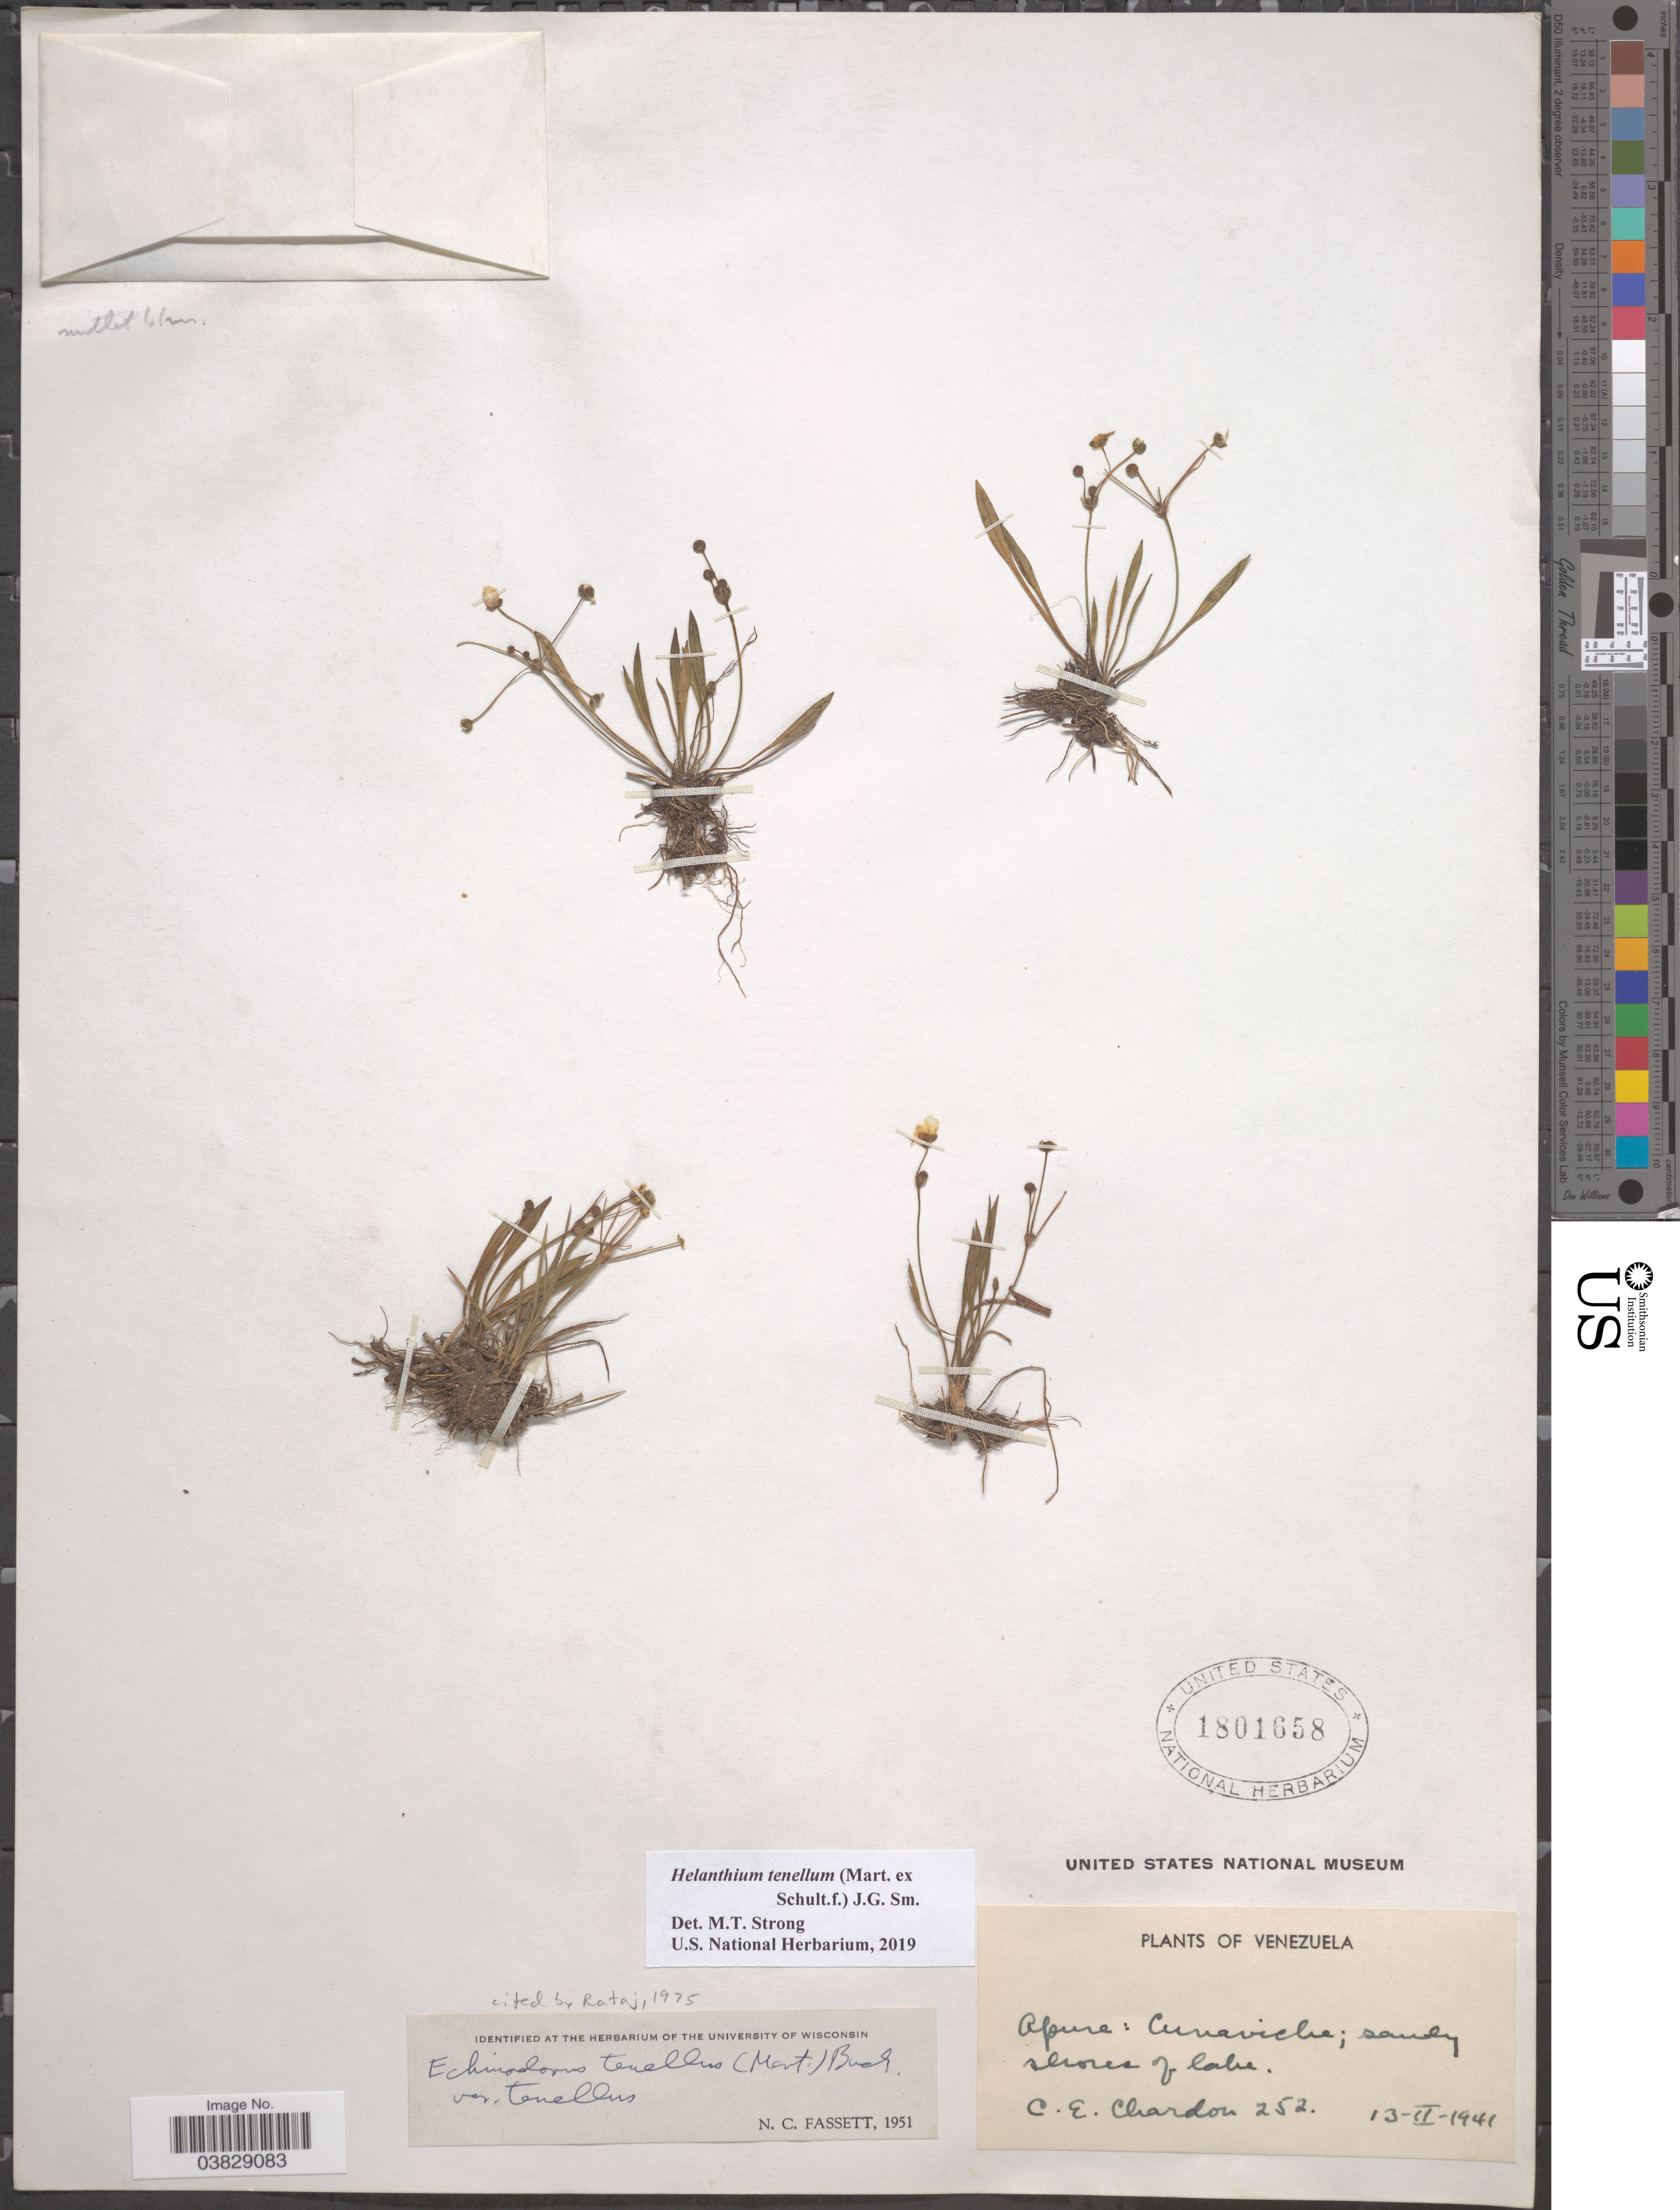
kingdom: Plantae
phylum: Tracheophyta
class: Liliopsida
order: Alismatales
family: Alismataceae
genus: Helanthium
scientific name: Helanthium tenellum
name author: (Mart. ex Schult. f.) J.G. Sm.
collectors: C. E. Chardón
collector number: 252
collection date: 1941-02-13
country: Venezuela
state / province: Apure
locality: Cunaviche; sandy shores of lake.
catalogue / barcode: US 1801658